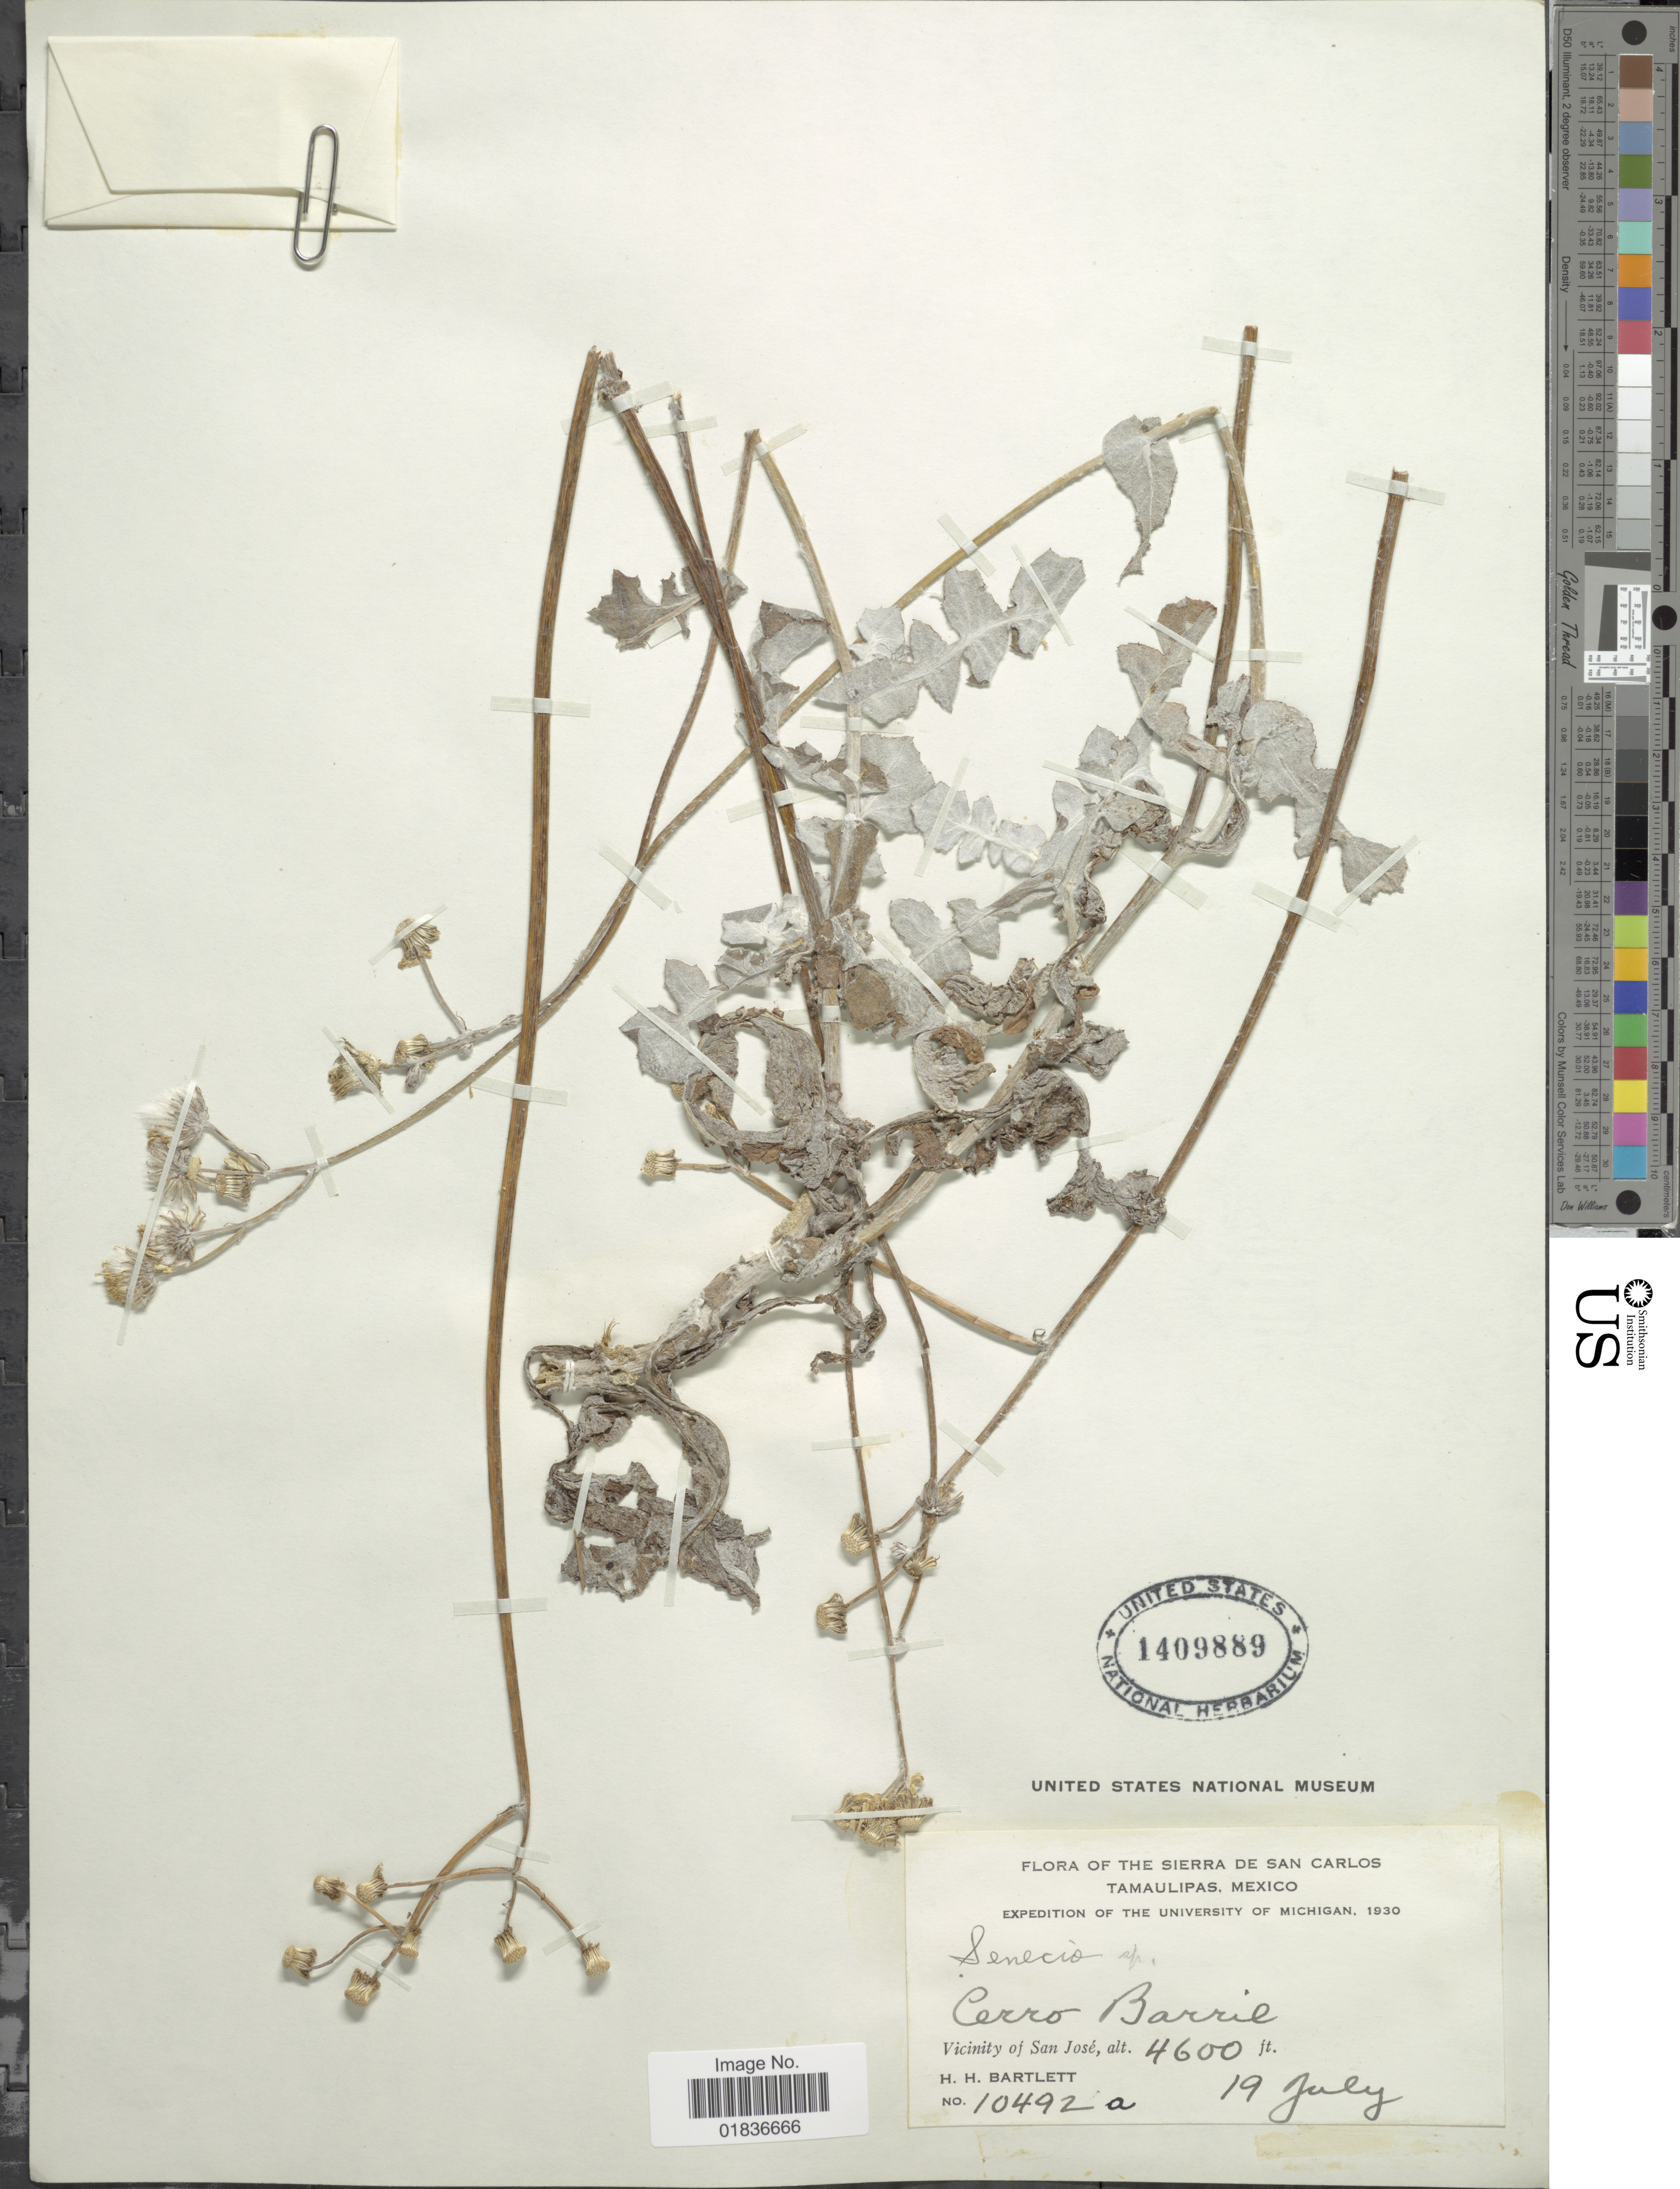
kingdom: Plantae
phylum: Tracheophyta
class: Magnoliopsida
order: Asterales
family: Asteraceae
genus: Senecio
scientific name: Senecio sp.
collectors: H. H. Bartlett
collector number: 10492a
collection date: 1930-07-19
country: Mexico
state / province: Tamaulipas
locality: The Sierra de San Carlos. Tamaulipas, Mexico. Cerro Barril. Vicinity of San Jose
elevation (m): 1402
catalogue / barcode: US 1409889